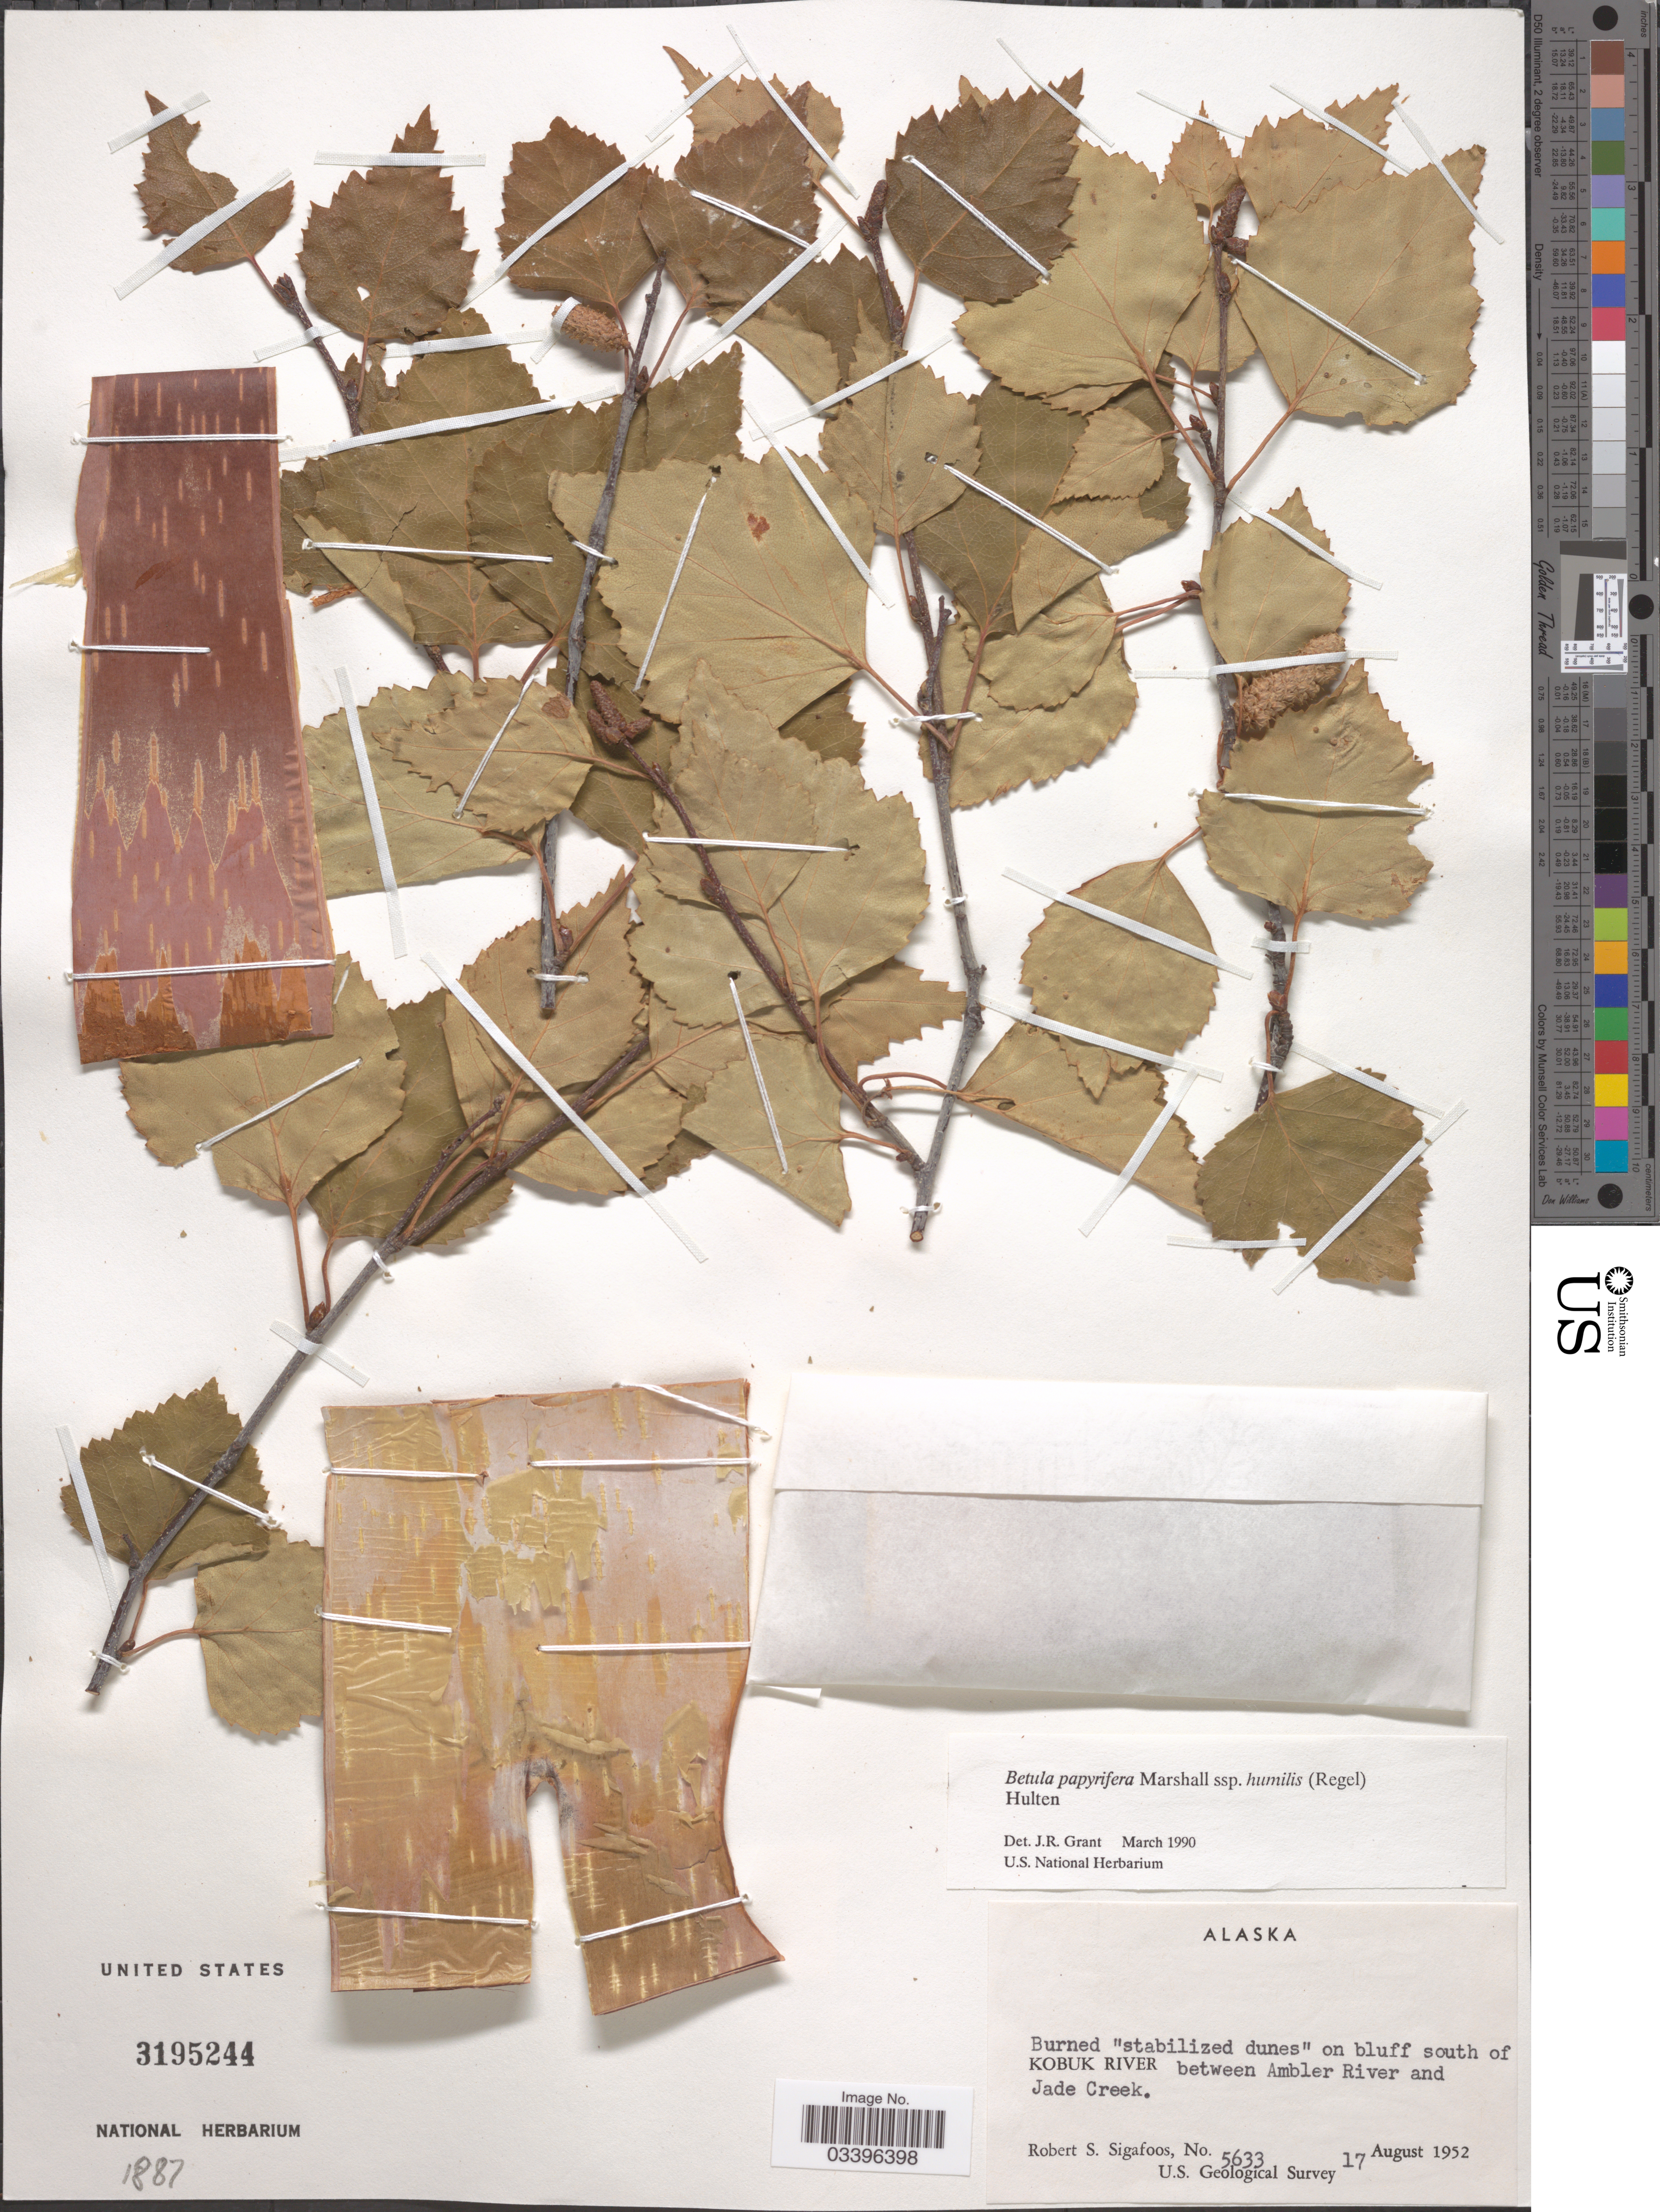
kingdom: Plantae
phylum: Tracheophyta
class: Magnoliopsida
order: Fagales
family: Betulaceae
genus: Betula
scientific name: Betula papyrifera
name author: Marshall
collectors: R. Sigafoos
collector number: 5633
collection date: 1952-08-17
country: United States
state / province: Alaska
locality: On bluff south of Kobuk River between Ambler River and Jade Creek.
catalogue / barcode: US 3195244